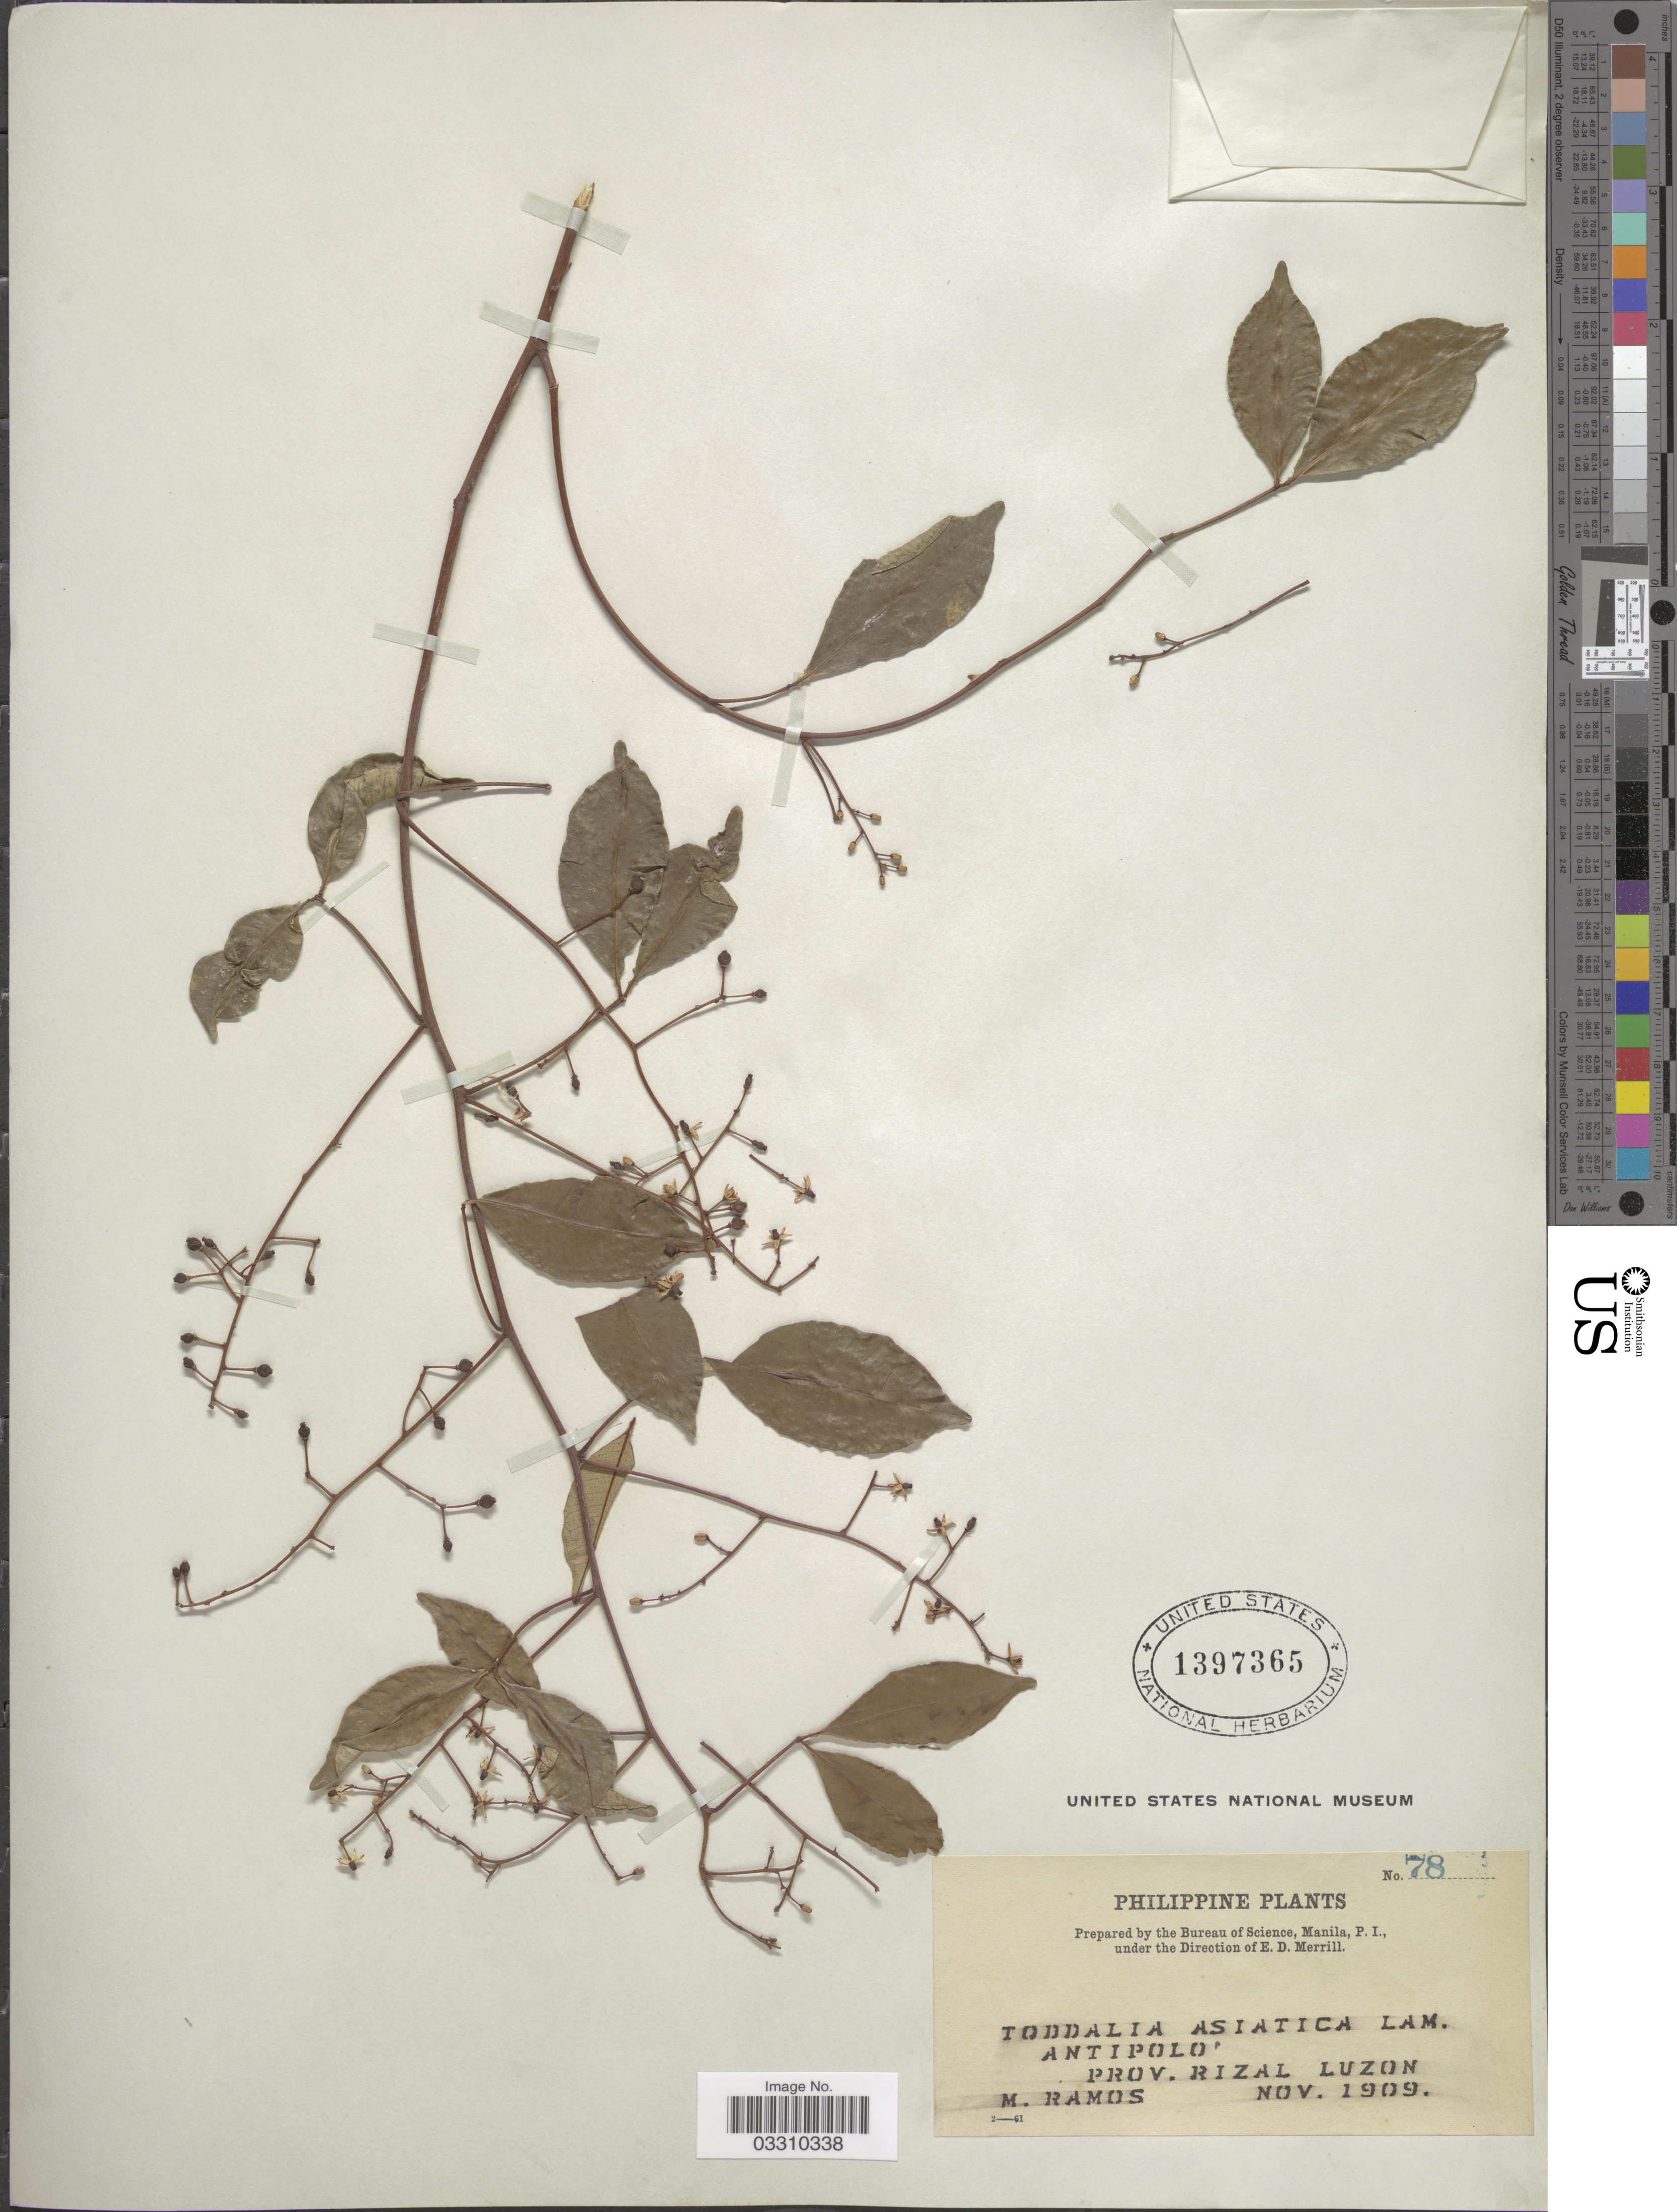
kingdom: Plantae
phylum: Tracheophyta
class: Magnoliopsida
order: Sapindales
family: Rutaceae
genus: Zanthoxylum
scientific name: Zanthoxylum asiaticum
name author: (L.) Appelhans et al.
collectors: M. Ramos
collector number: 78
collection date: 1909-11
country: Philippines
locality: Prov. Rizal, Luzon.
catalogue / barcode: US 1397365